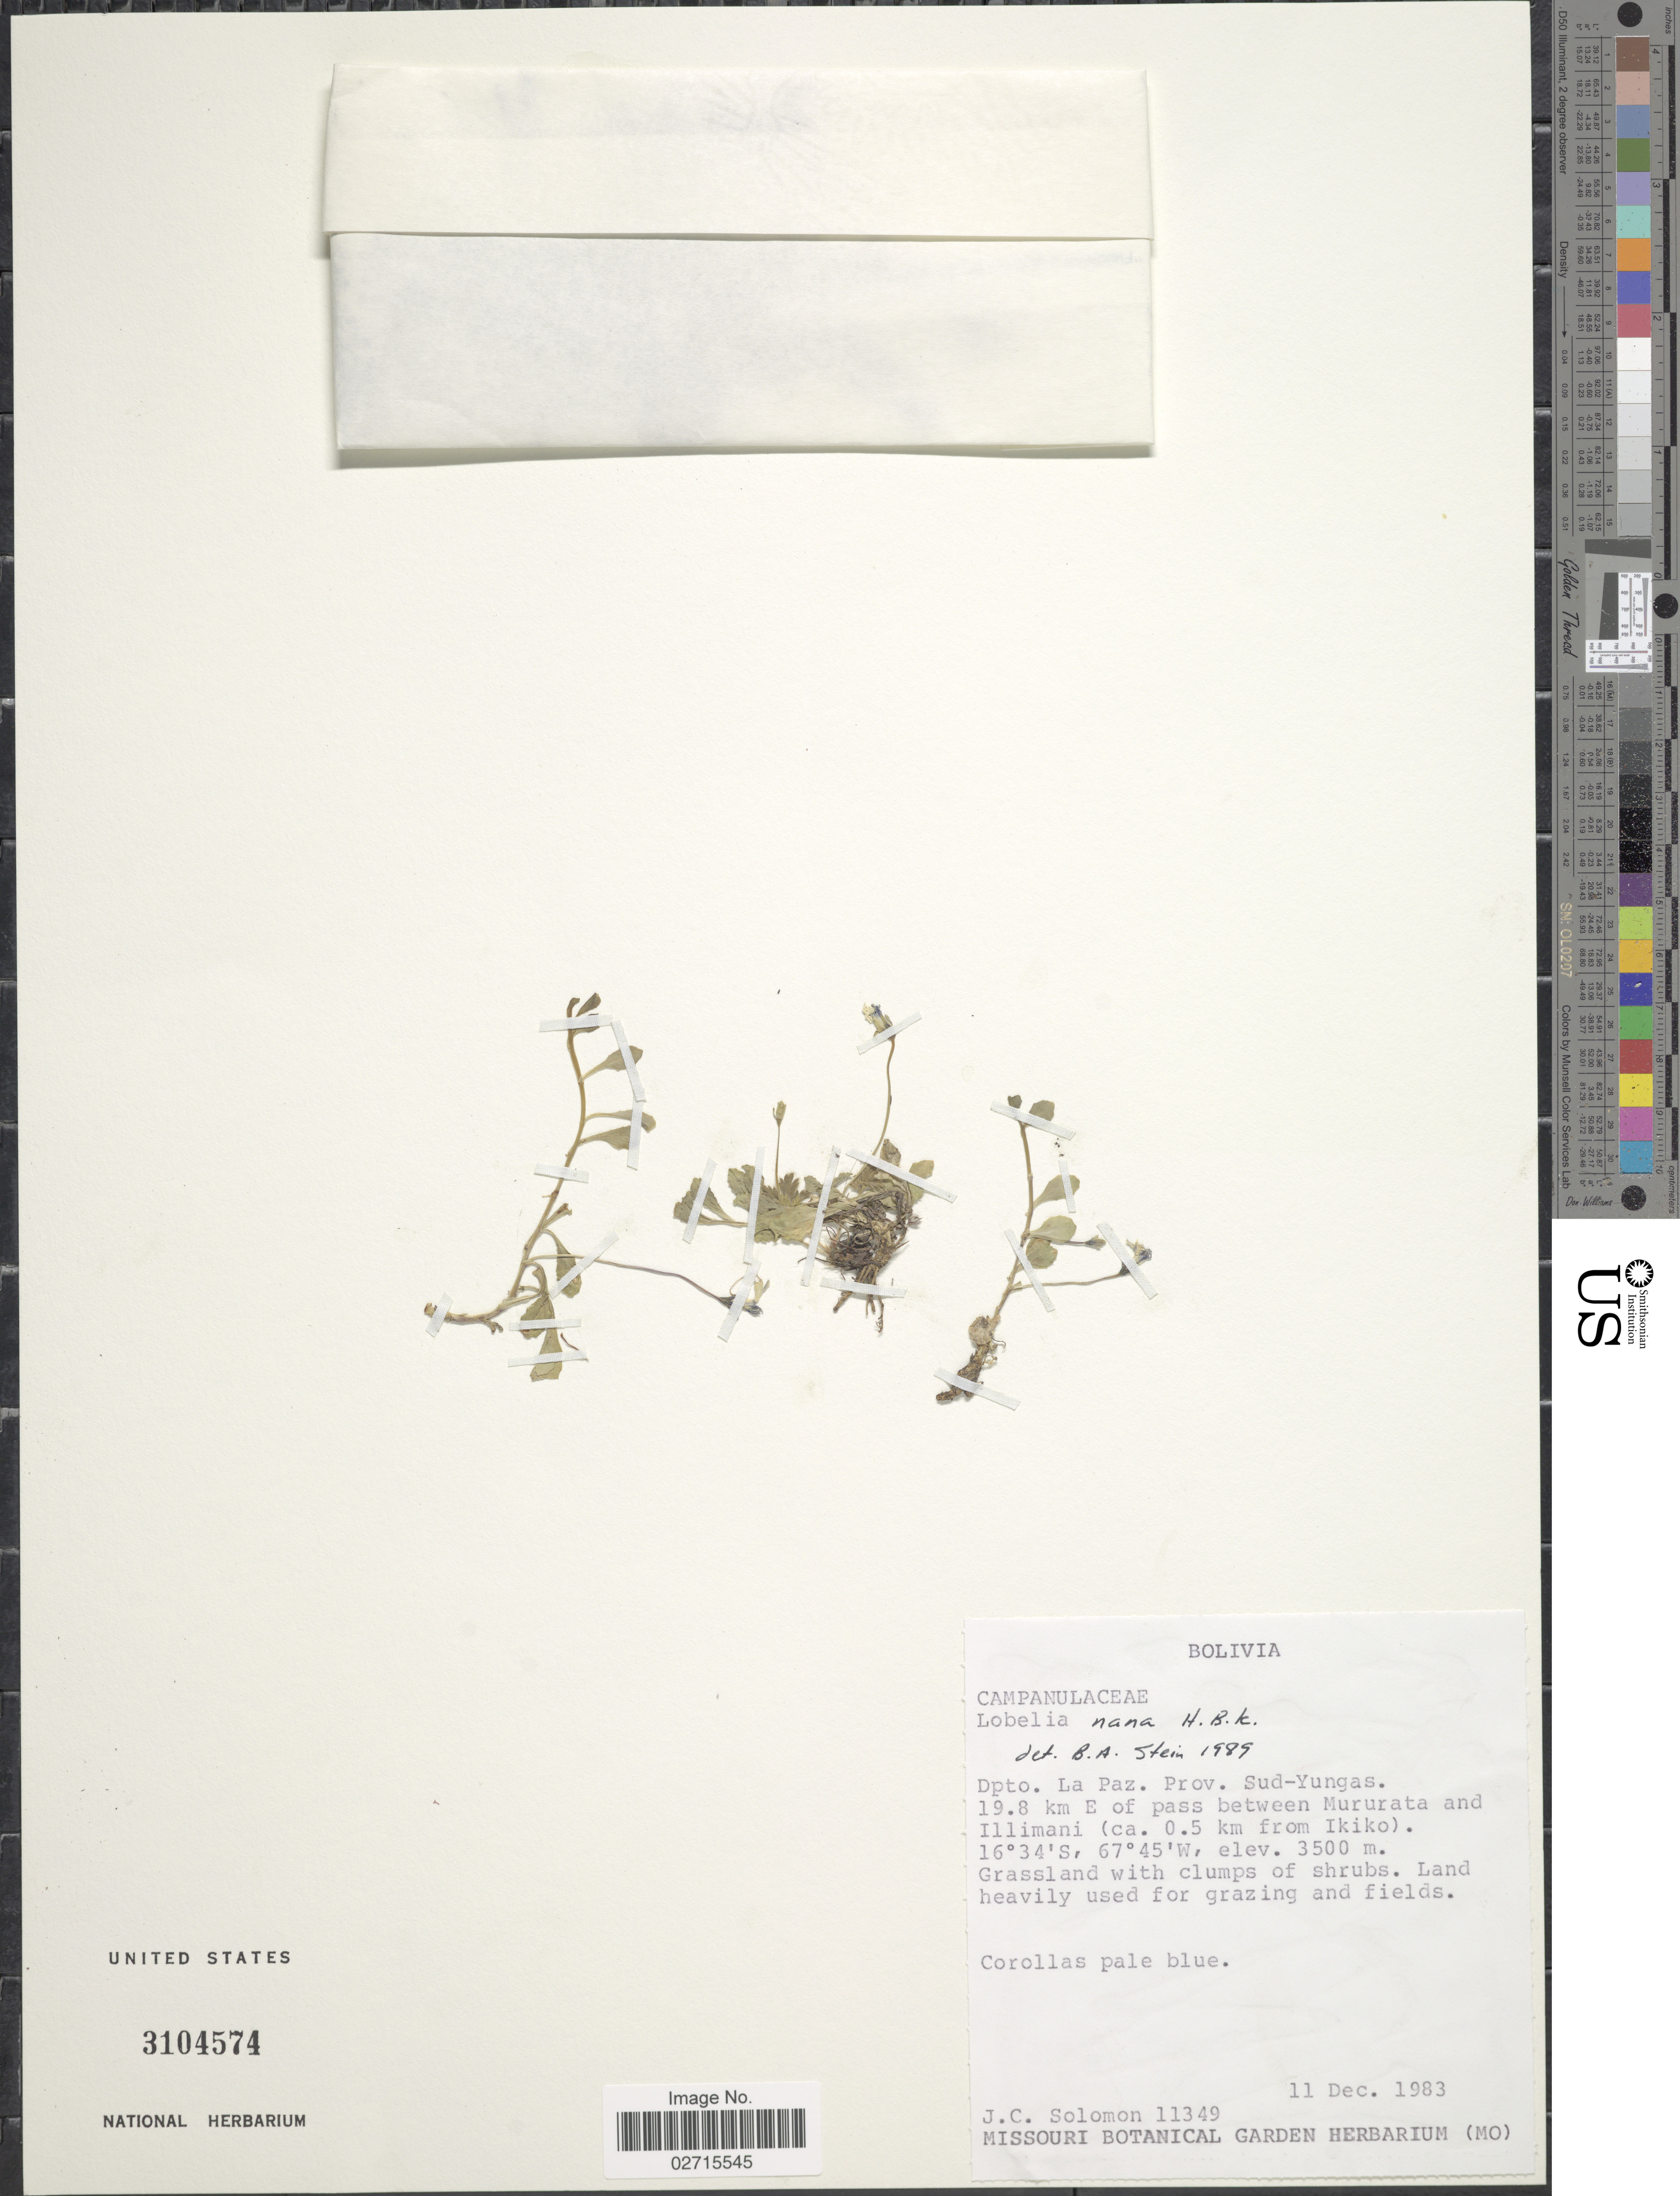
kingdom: Plantae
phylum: Tracheophyta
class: Magnoliopsida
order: Asterales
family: Campanulaceae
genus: Lobelia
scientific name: Lobelia nana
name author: Kunth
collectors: J. C. Solomon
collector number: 11349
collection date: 1983-12-11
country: Bolivia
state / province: La Paz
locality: Prov. Sud-Yungas, 19.8 km E of pass between Mururata and Iliimani (ca. 0.5 km from Ikiko).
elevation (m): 3500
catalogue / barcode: US 3104574